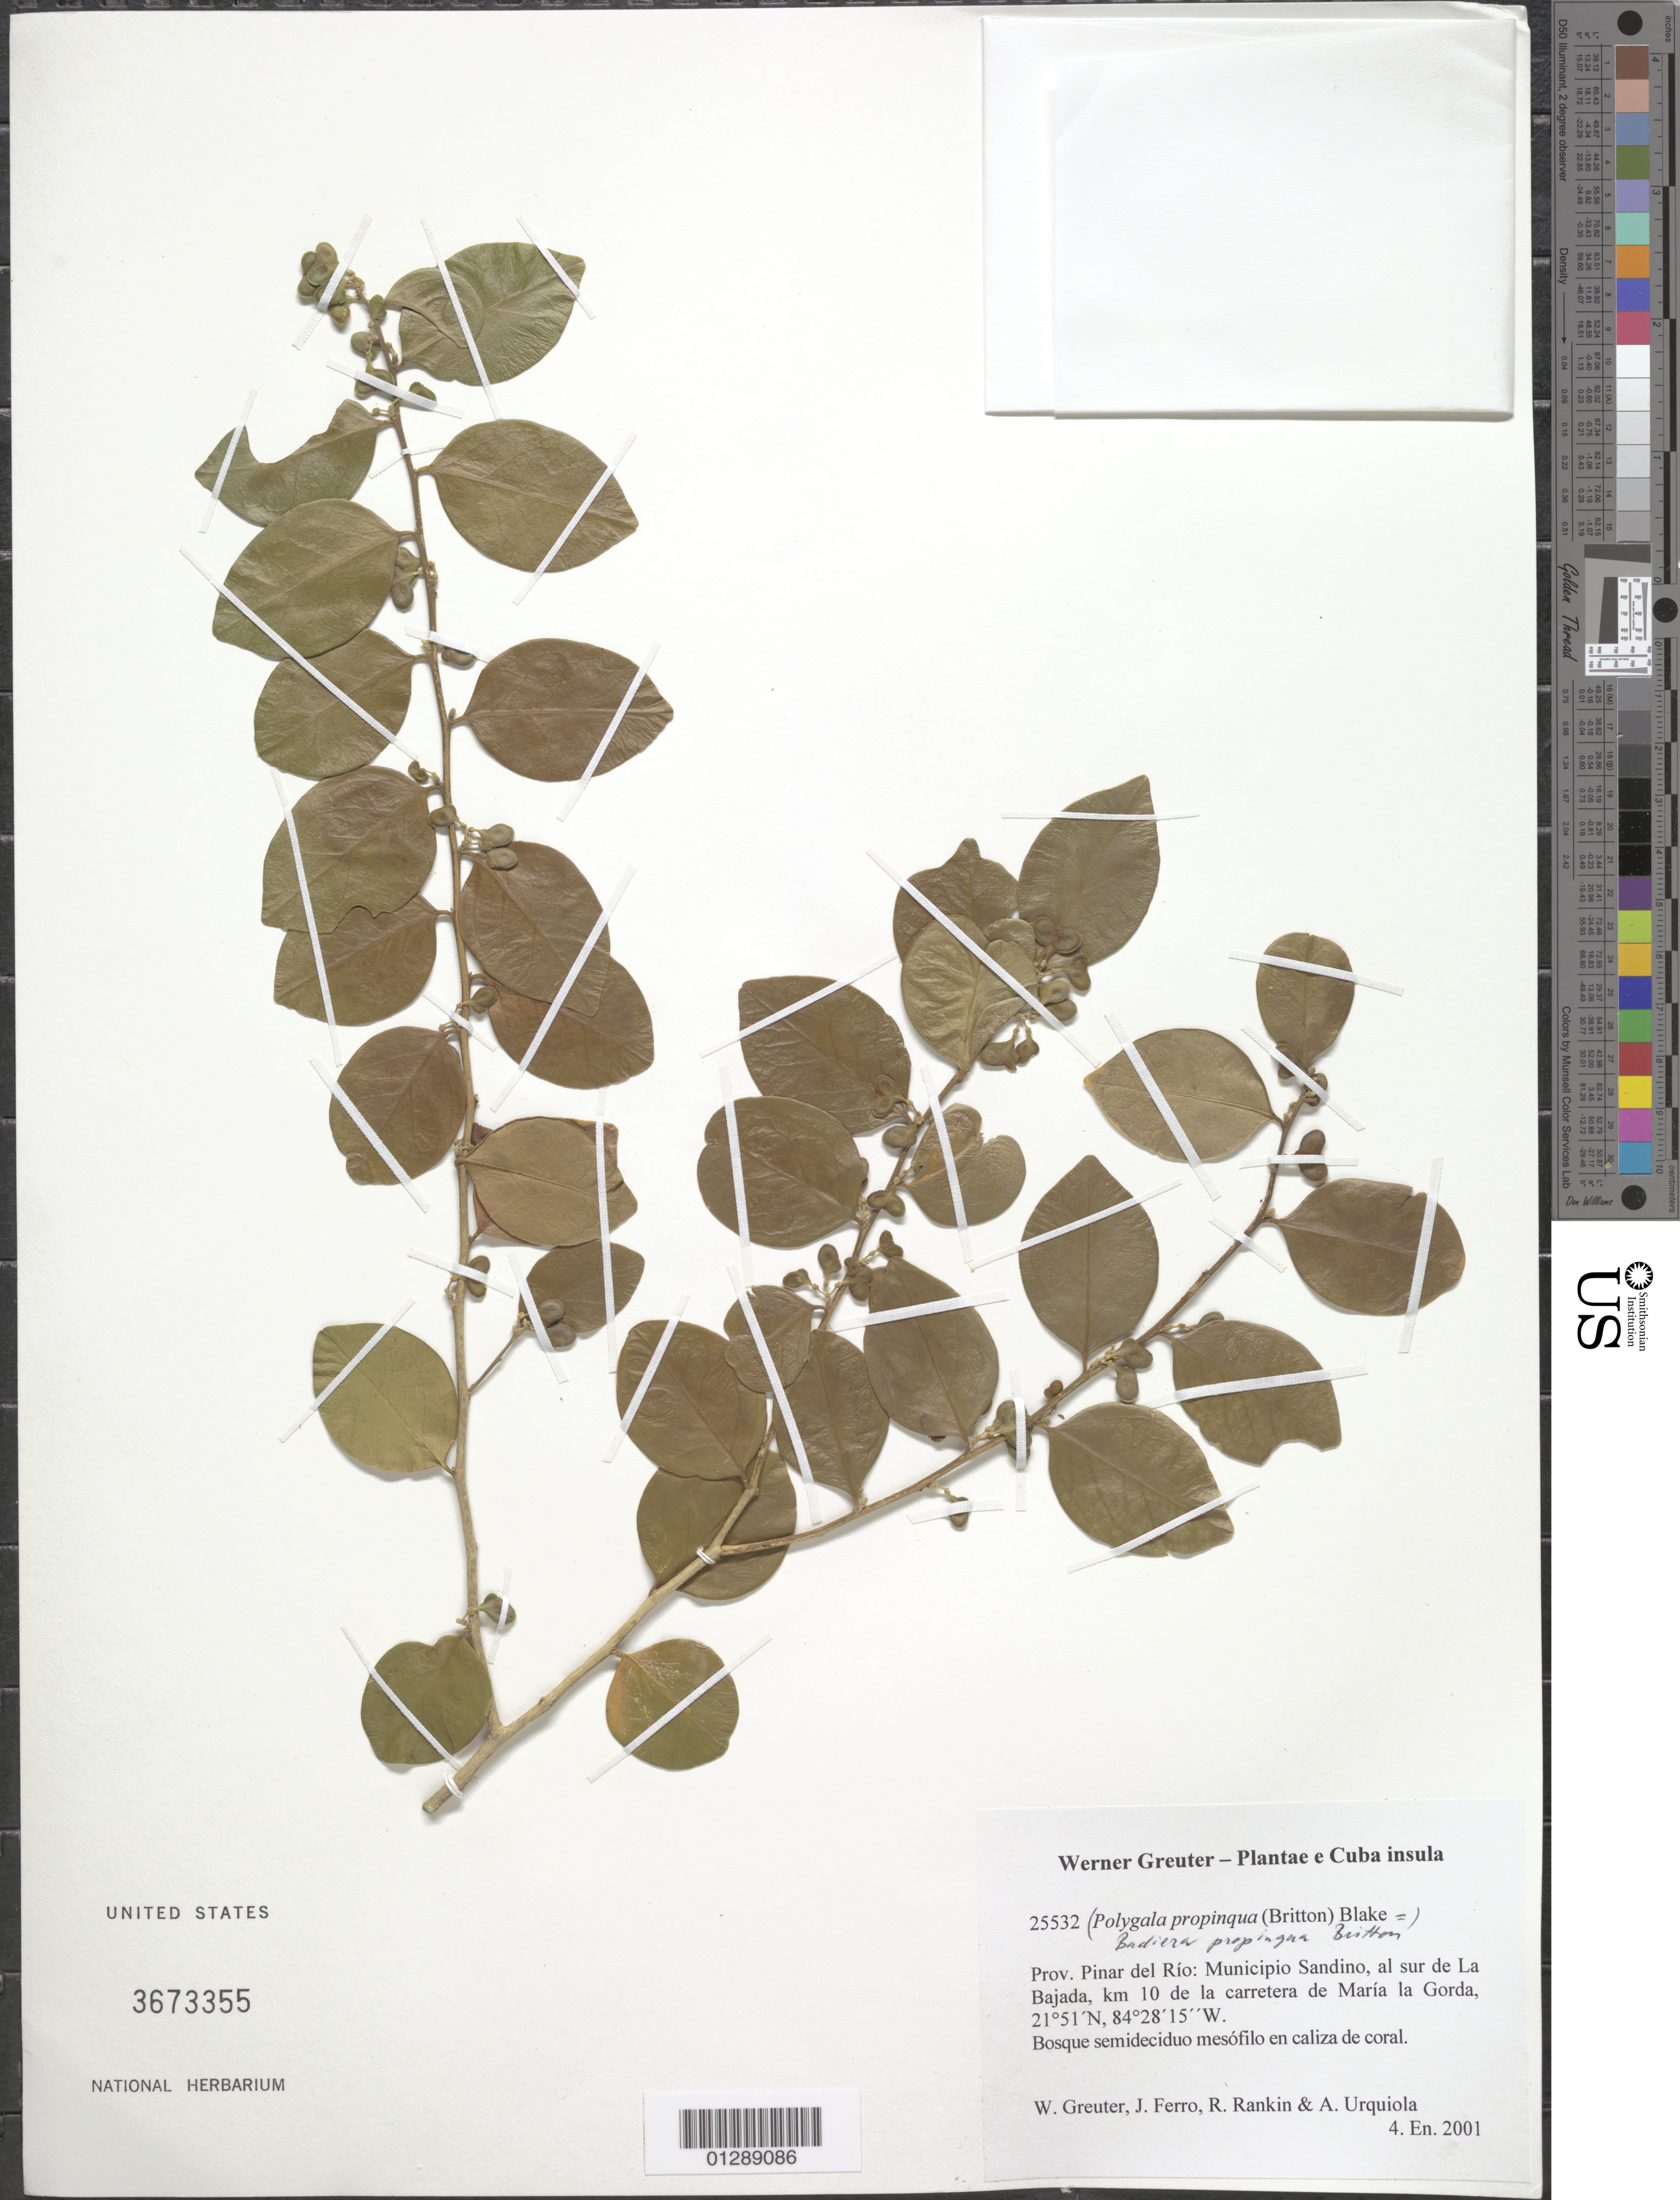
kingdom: Plantae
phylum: Tracheophyta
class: Magnoliopsida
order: Fabales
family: Polygalaceae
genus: Badiera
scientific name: Badiera propinqua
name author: Britton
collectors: W. R. Greuter, J. Ferro, R. Rankin Rodriguez & A. Urquiola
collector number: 25532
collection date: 2001-01-04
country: Cuba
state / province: Pinar del Rio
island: Cuba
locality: Municipio Sandino, al sur de La Bajada, 10 km de la carretera de María la Gorda.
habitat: Bosque semideciduo mesófilo en calizade coral.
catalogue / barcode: US 3673355